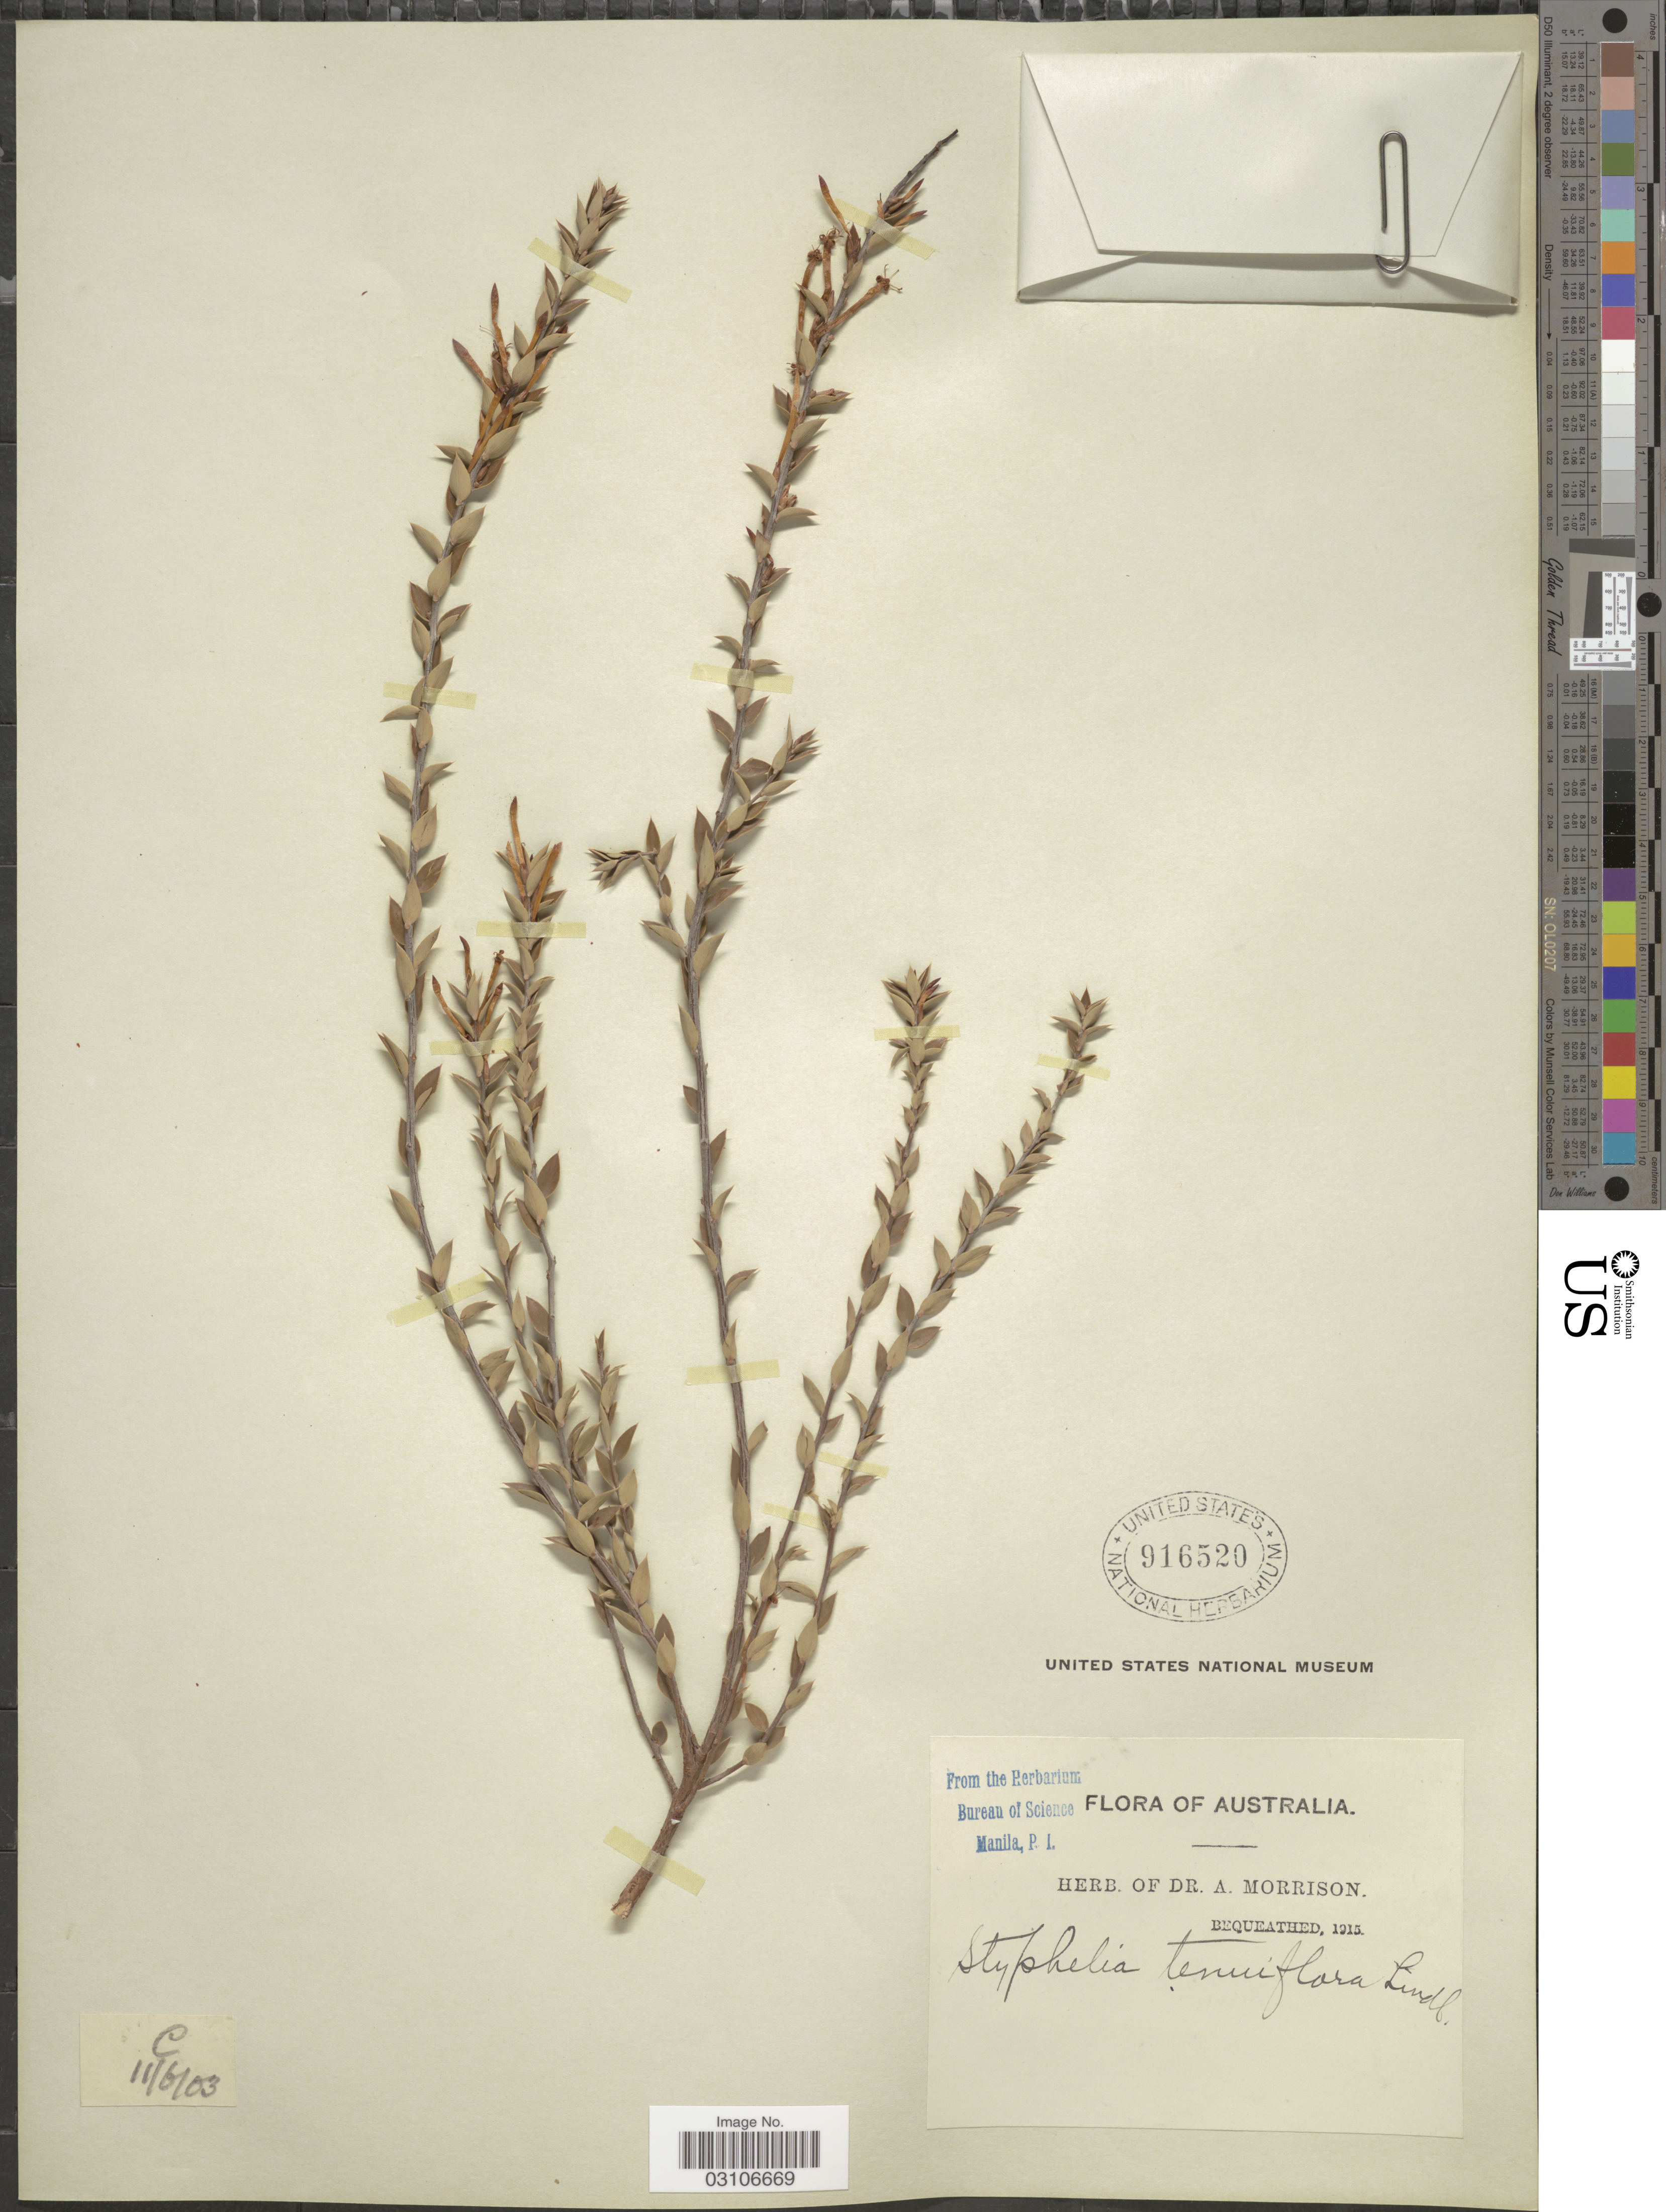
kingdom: Plantae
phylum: Tracheophyta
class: Magnoliopsida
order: Ericales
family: Ericaceae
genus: Styphelia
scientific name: Styphelia tenuiflora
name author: Benth.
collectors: ex herb. Dr. A. Morrison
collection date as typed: Transcribed d/m/y: 11/6/3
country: Australia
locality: C.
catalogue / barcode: US 916520